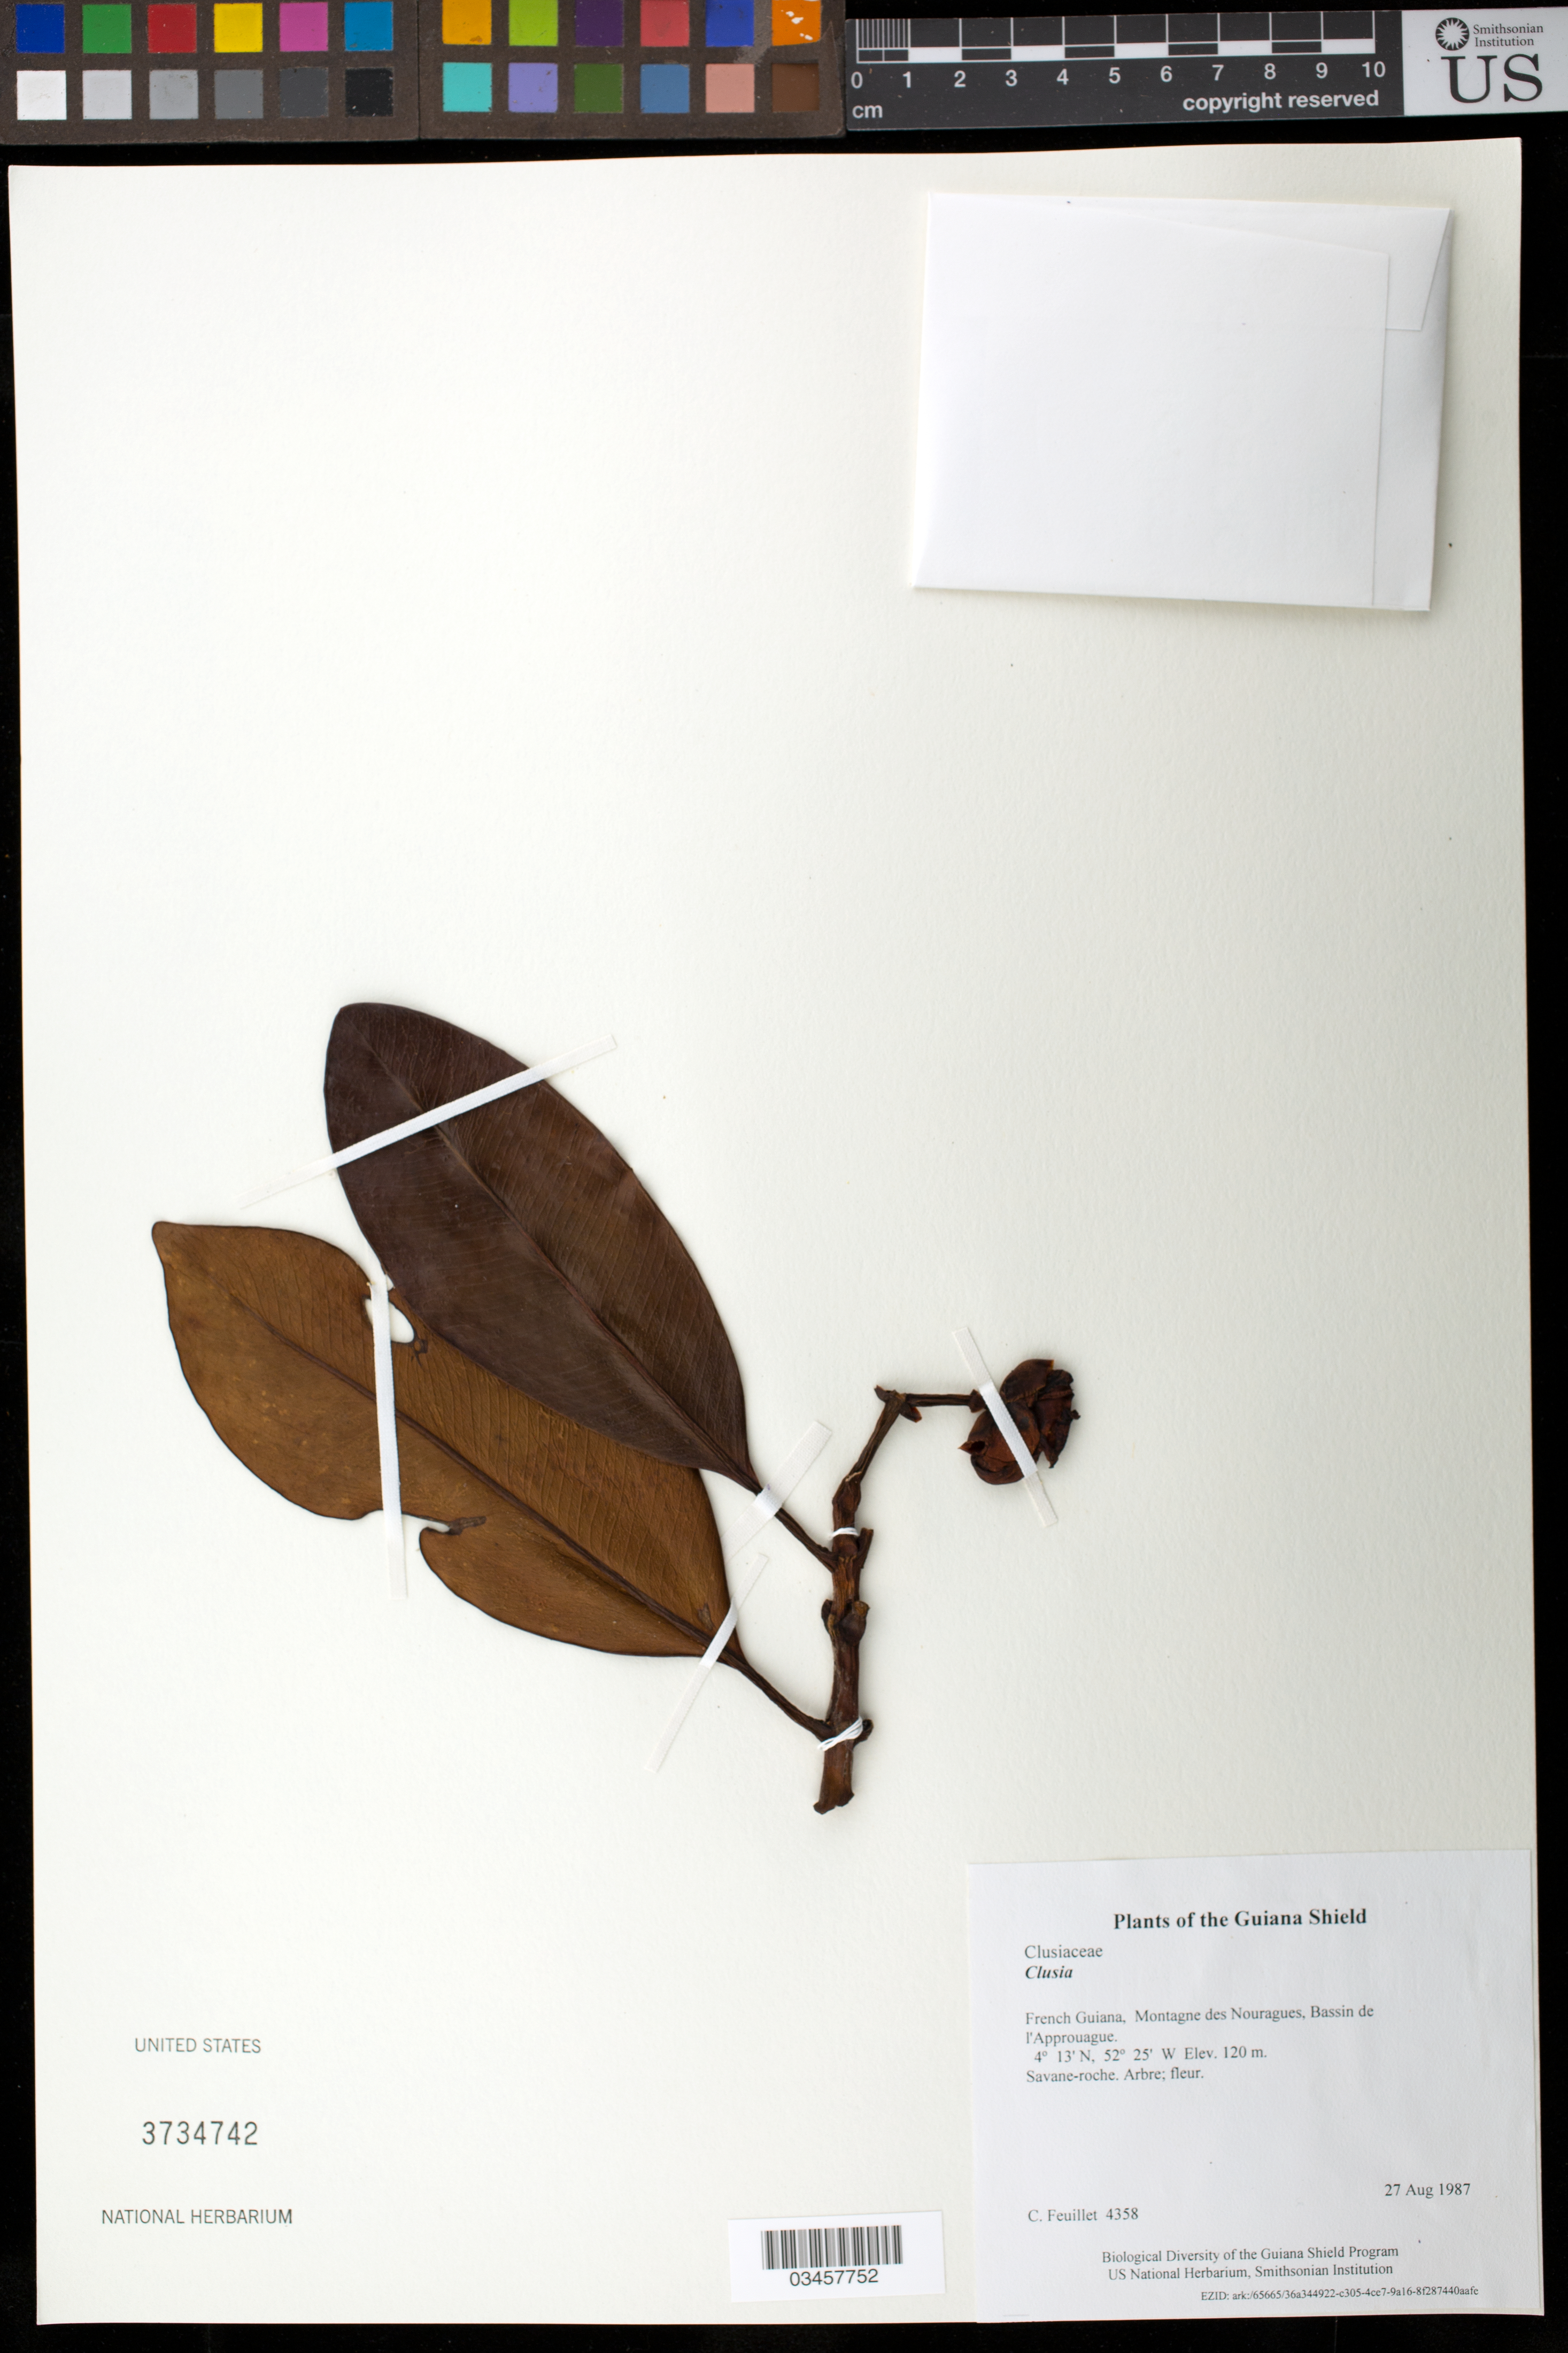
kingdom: Plantae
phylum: Tracheophyta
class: Magnoliopsida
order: Malpighiales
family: Clusiaceae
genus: Clusia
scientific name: Clusia sp.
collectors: C. Feuillet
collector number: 4358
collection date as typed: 27 Aug 1987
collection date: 1987-08-27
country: French Guiana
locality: Montagne des Nouragues, Bassin de l'Approuague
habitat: Savane-roche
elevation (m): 120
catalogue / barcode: US 3734742